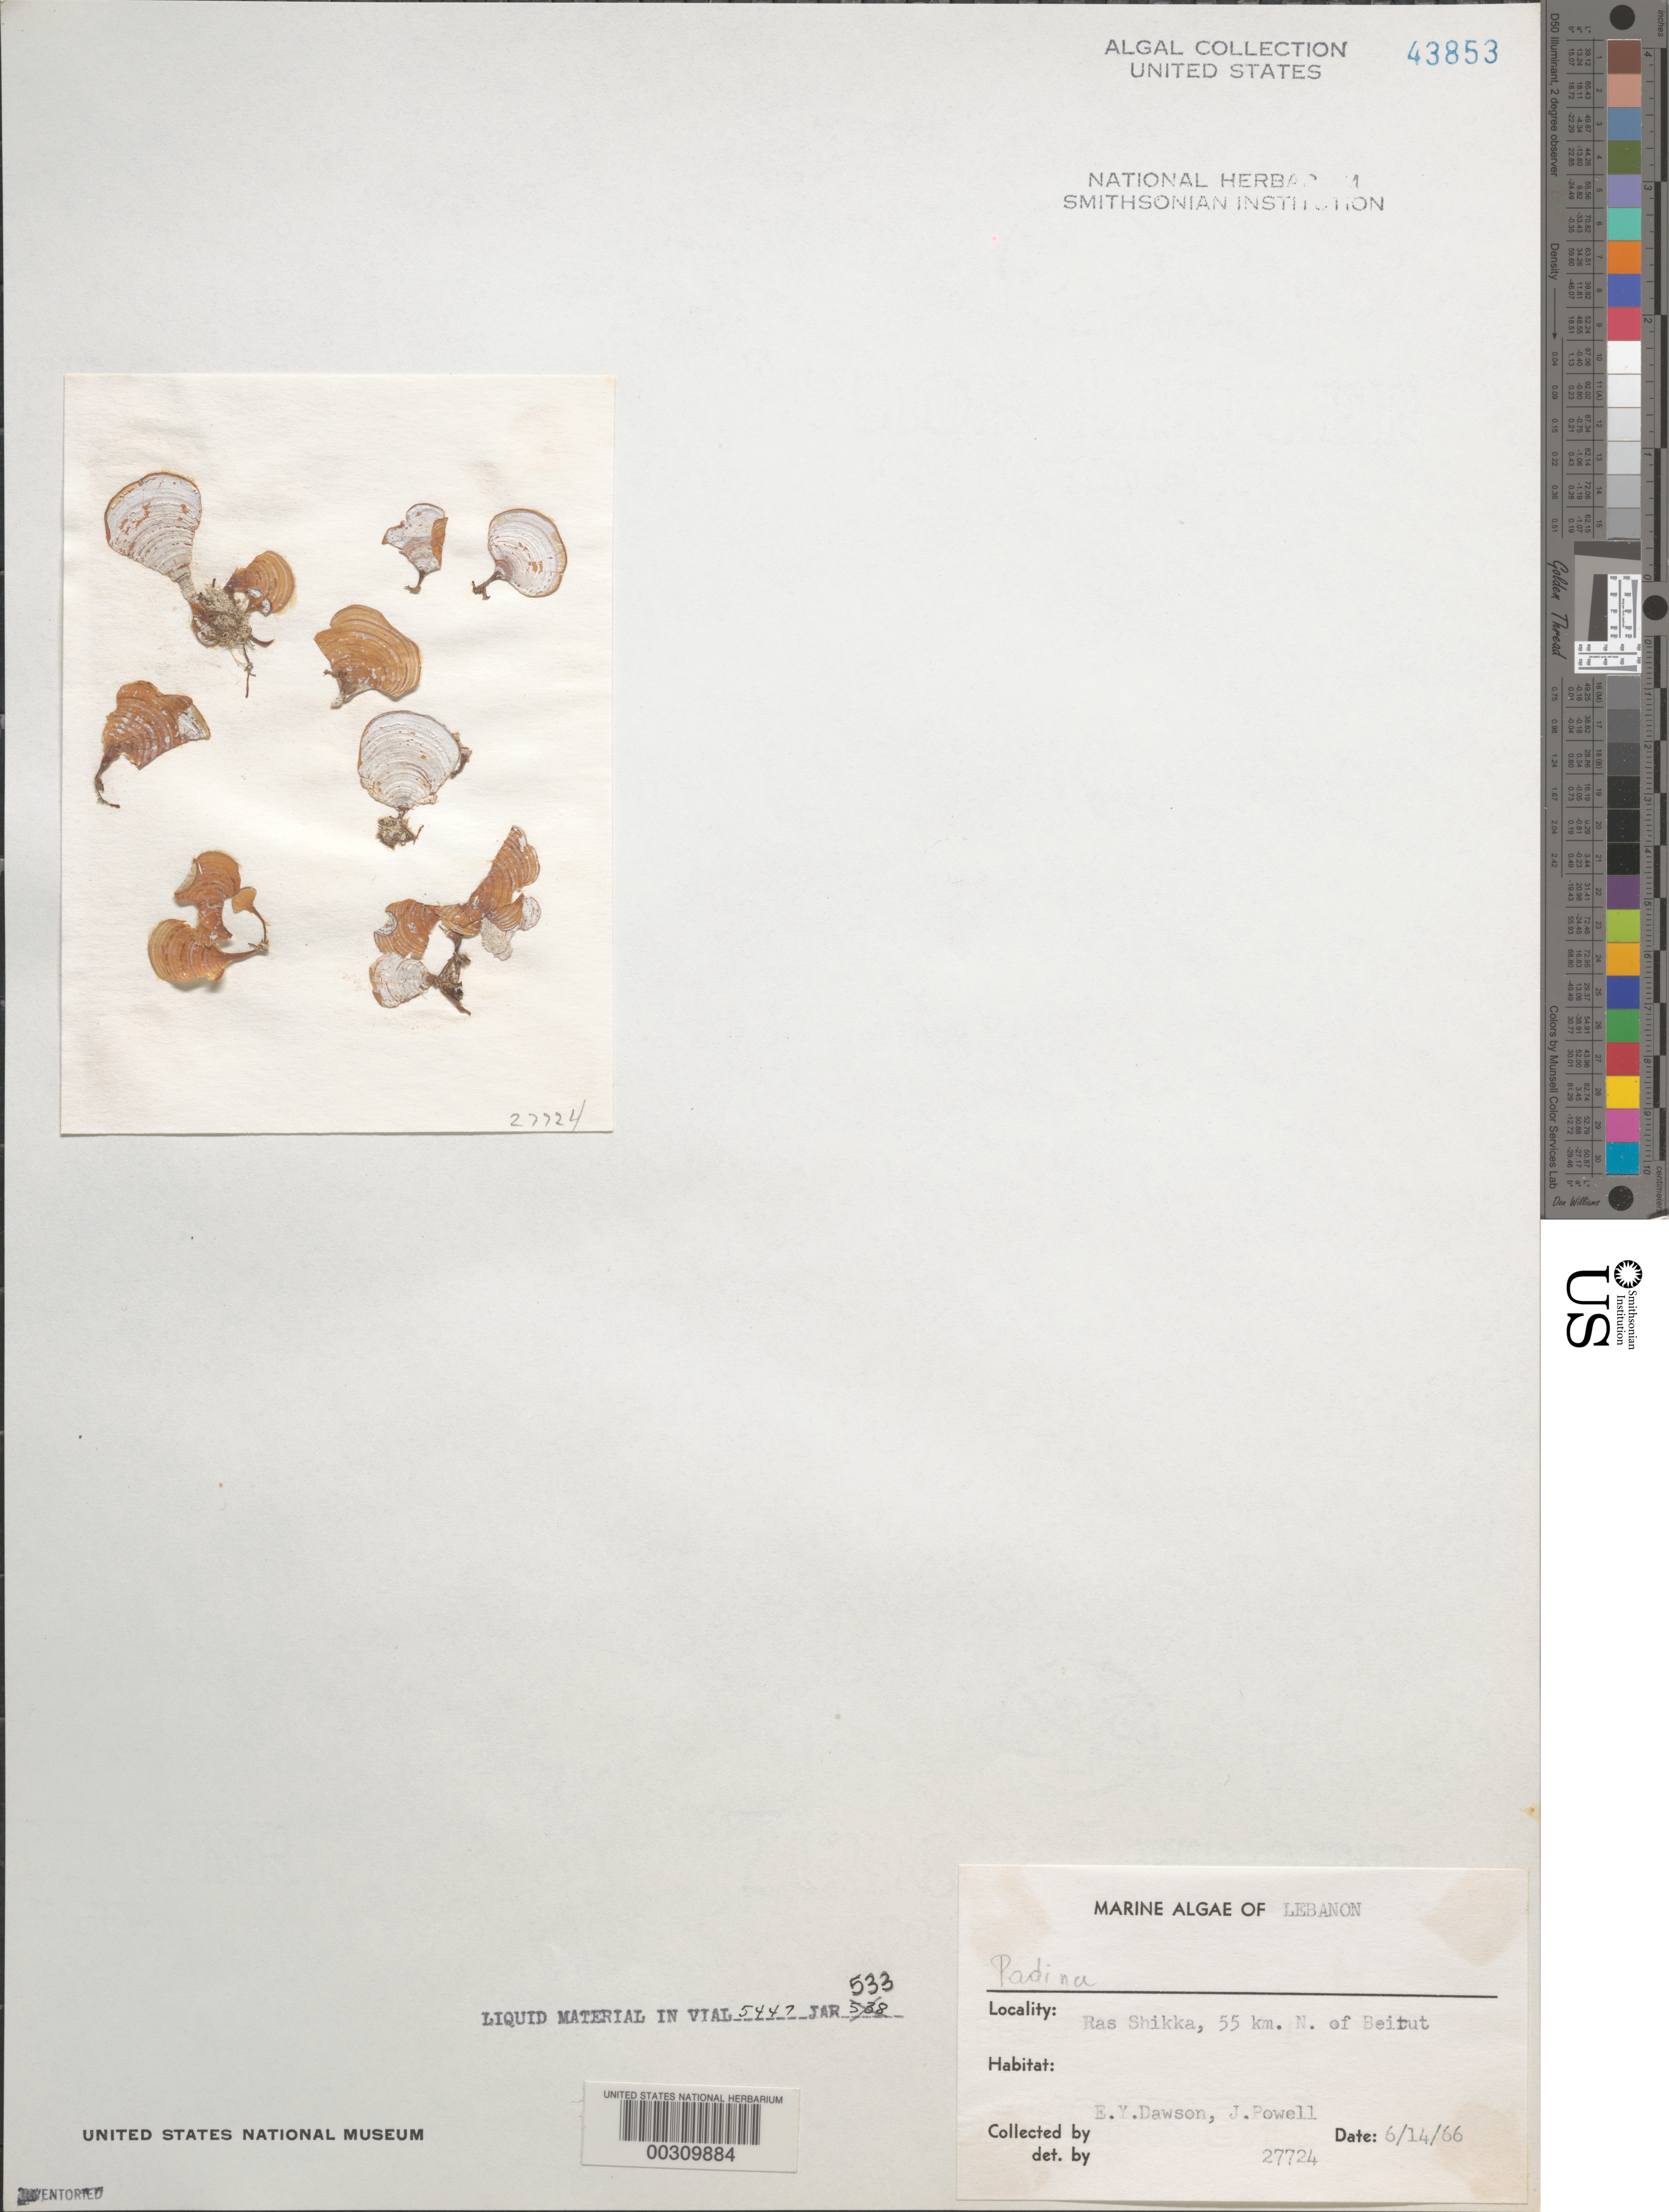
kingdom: Chromista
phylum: Ochrophyta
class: Phaeophyceae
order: Dictyotales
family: Dictyotaceae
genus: Padina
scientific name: Padina sp.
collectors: E. Y. Dawson & J. Powell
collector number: EYD 27724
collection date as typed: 14 Jun 1966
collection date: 1966-06-14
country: Lebanon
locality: Ras Shikka, 55 km north of Beirut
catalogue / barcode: US 43853